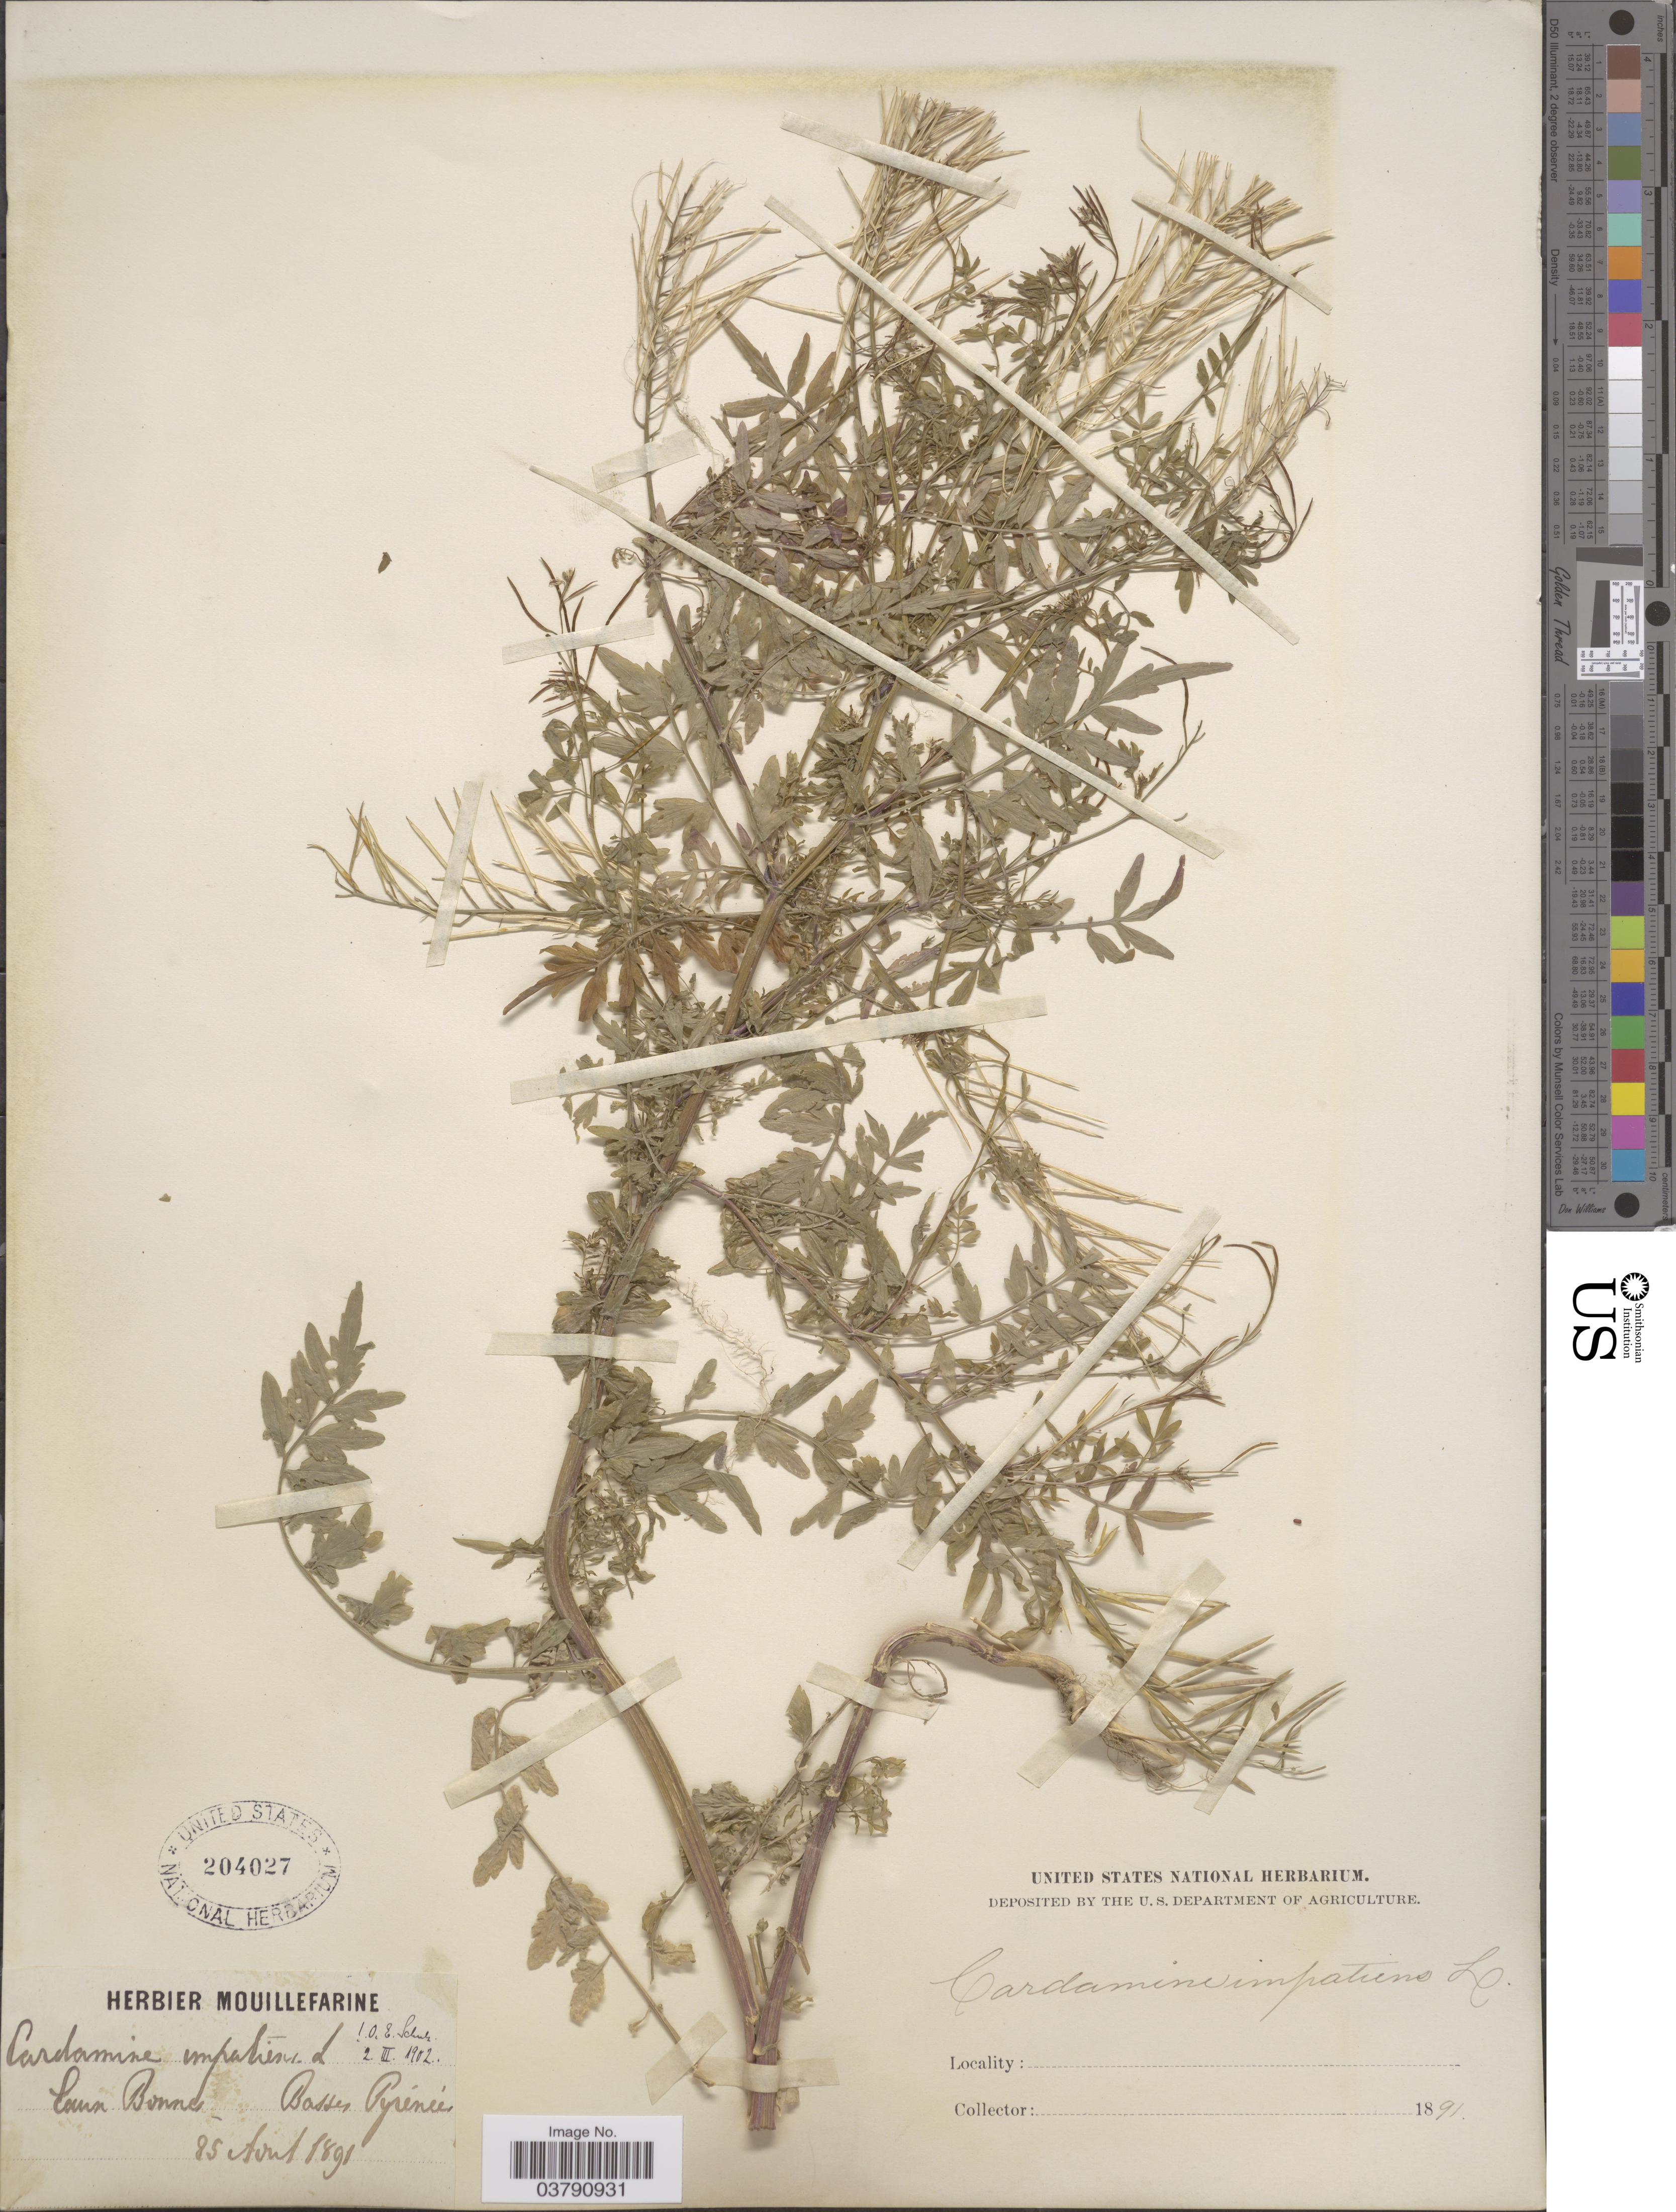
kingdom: Plantae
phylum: Tracheophyta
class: Magnoliopsida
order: Brassicales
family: Brassicaceae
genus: Cardamine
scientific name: Cardamine impatiens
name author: L.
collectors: ex herb. Mouillefarine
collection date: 1891-04-25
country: France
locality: Eaux Bonne. Basses Pyrénée.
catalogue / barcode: US 204027